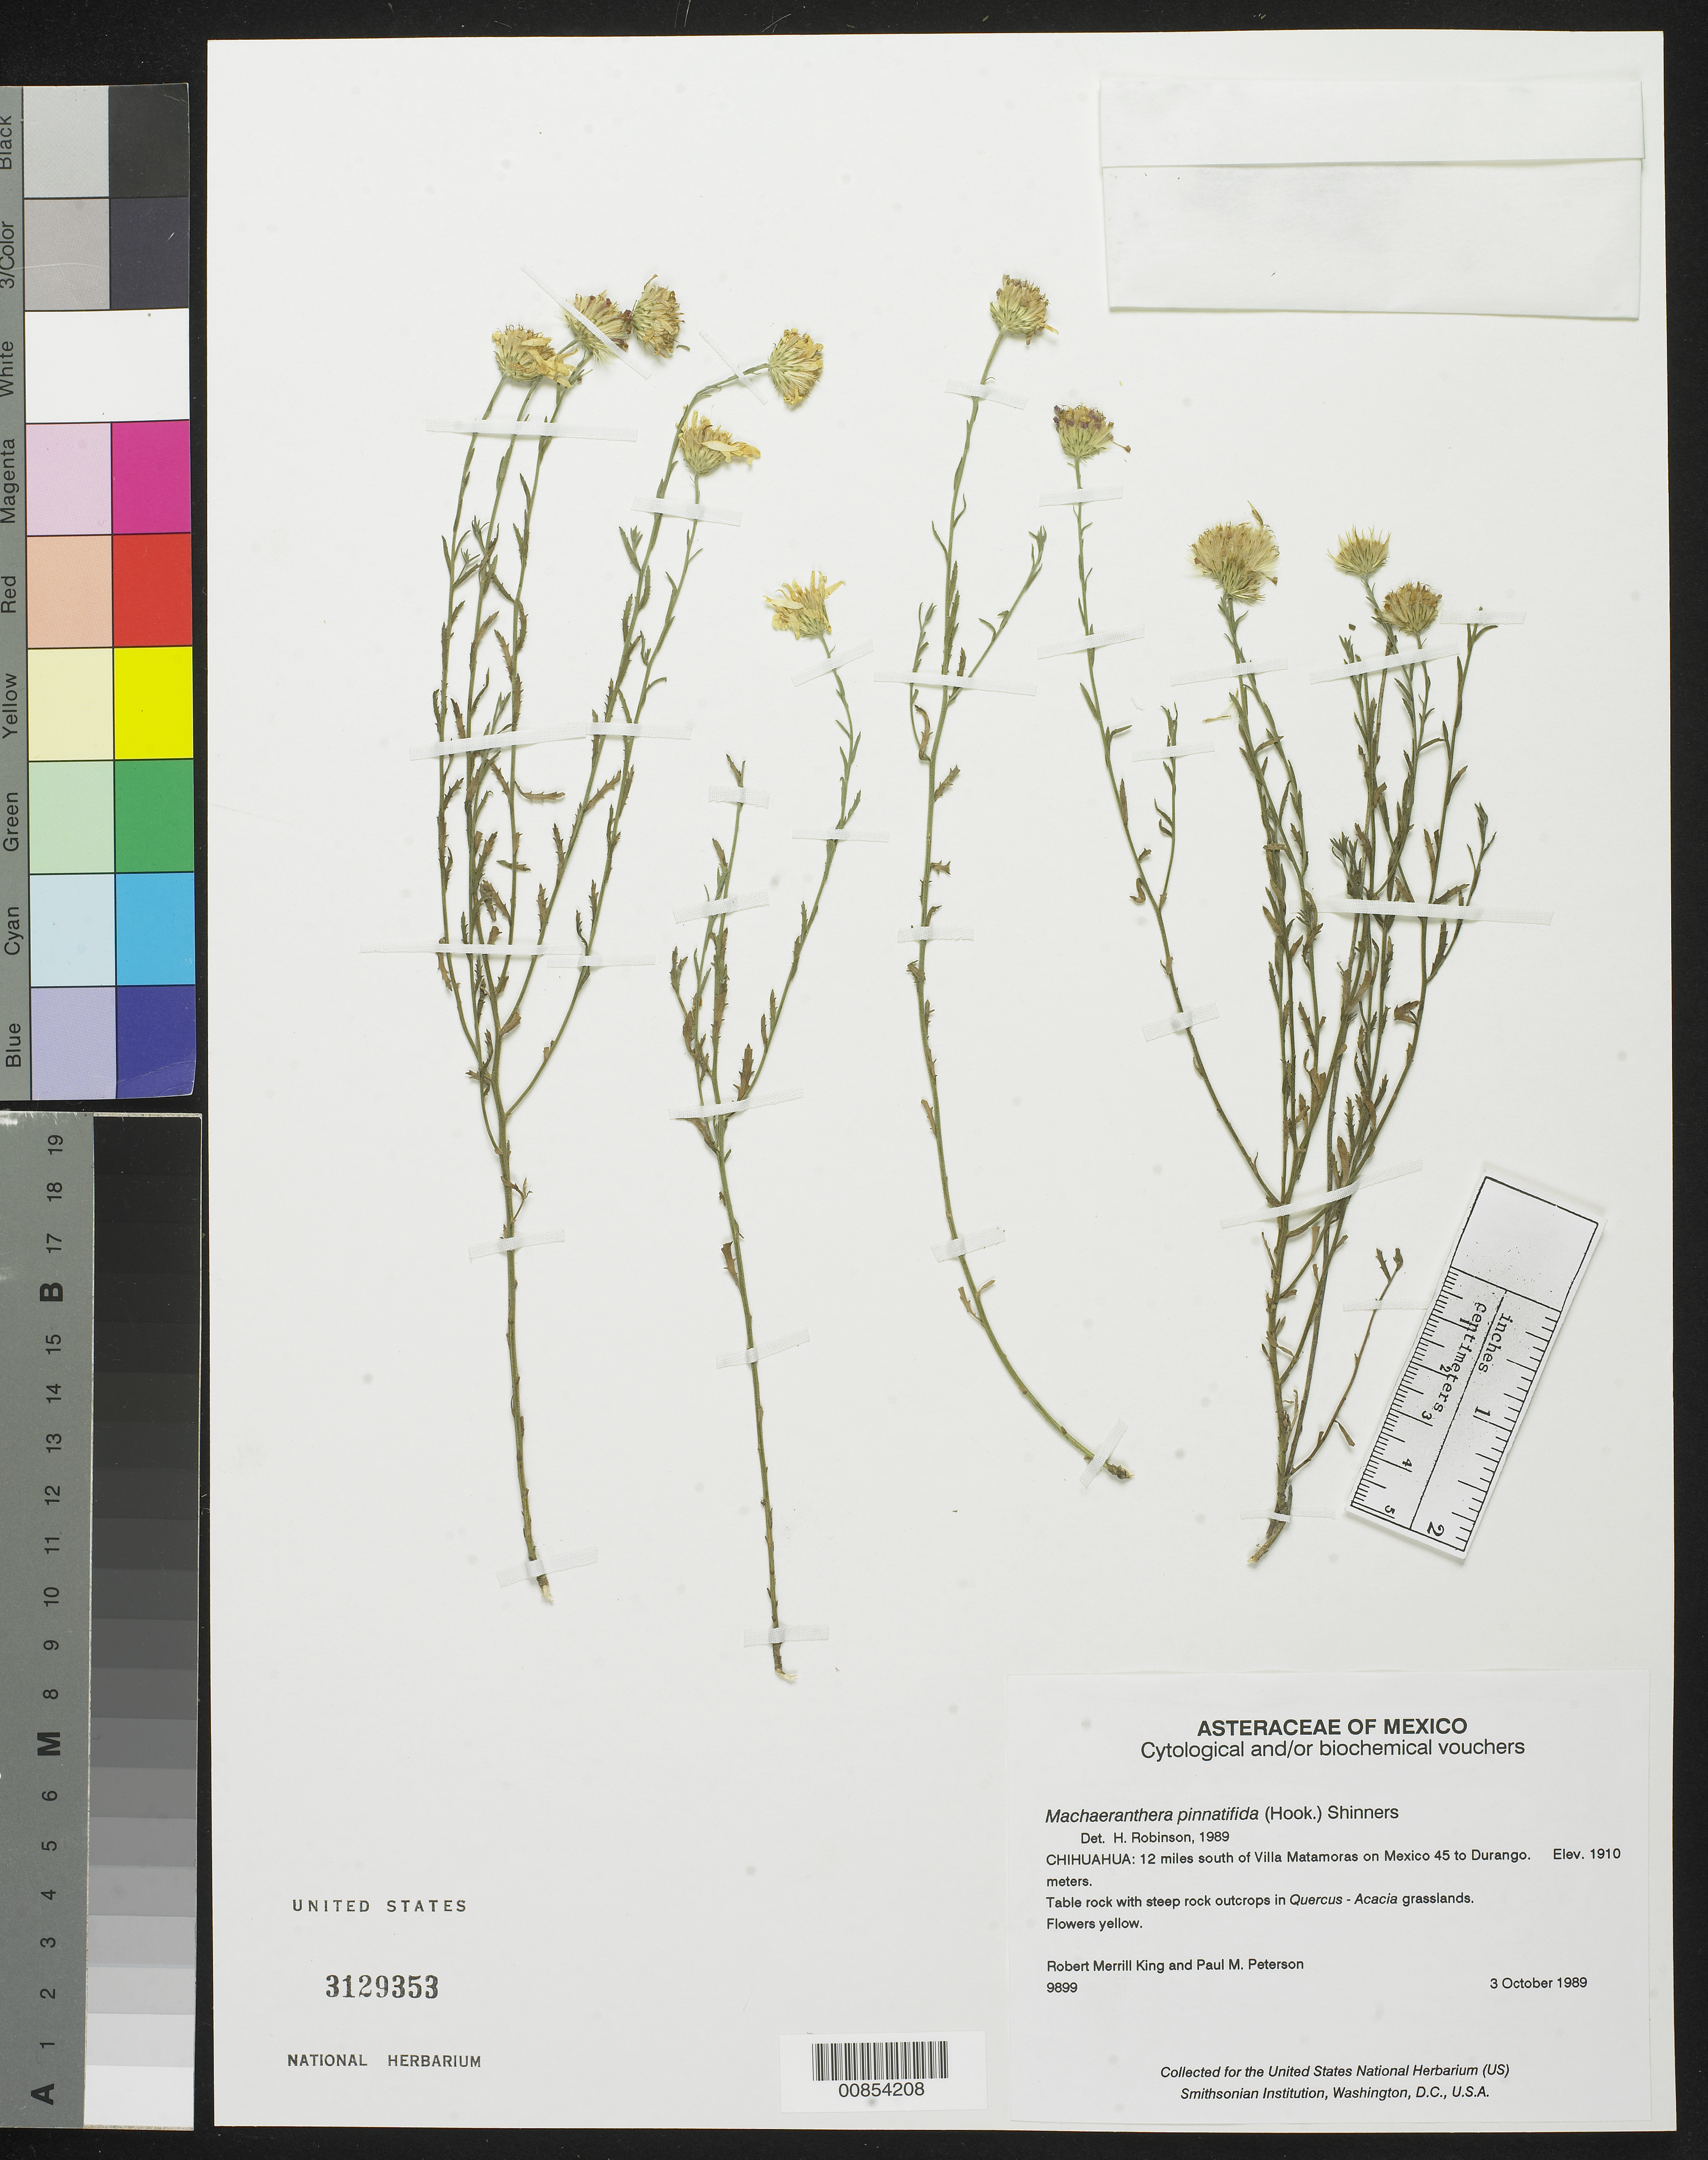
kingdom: Plantae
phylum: Tracheophyta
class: Magnoliopsida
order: Asterales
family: Asteraceae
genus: Machaeranthera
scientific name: Machaeranthera pinnatifida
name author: (Hook.) Shinners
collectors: R. M. King & P. M. Peterson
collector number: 9899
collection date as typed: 03 Oct 1989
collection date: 1989-10-03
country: Mexico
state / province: Chihuahua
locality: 12 miles south of Villa Matamoros on Mexico 45 to Durango.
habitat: Table rock with steep rock ouitcrops in Quercus-Acacia grasslands.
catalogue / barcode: US 3129353